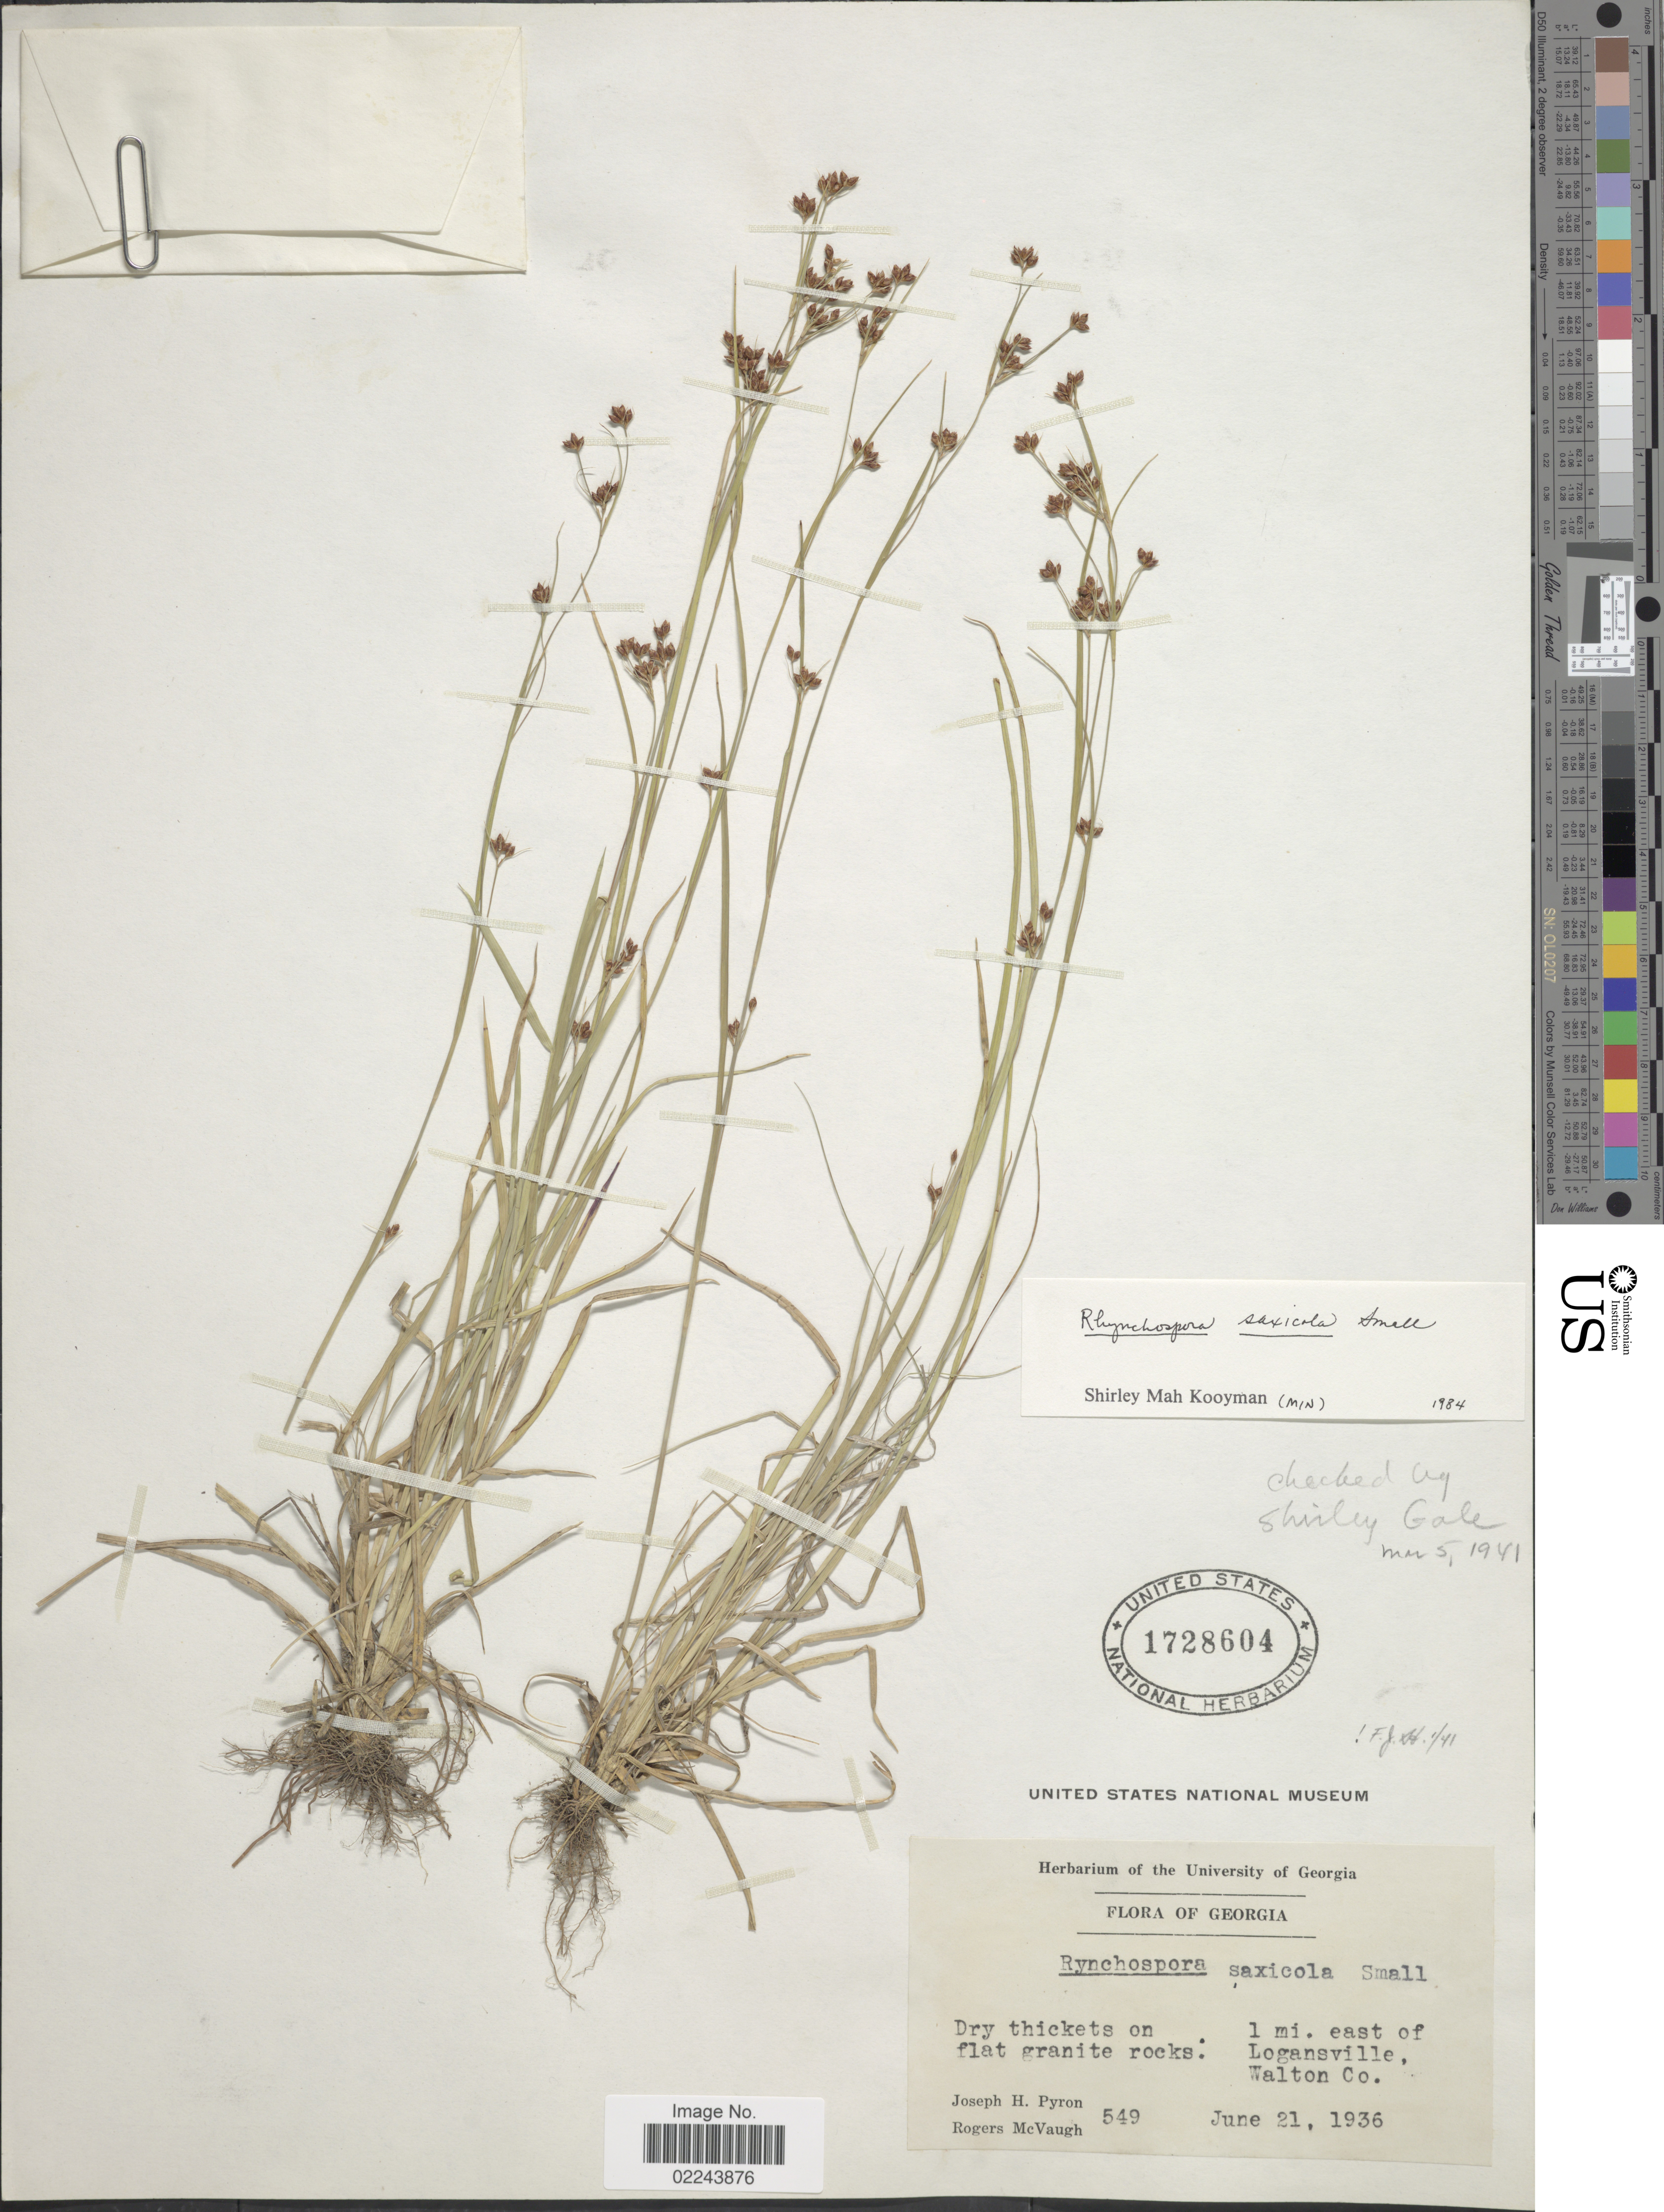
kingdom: Plantae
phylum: Tracheophyta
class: Liliopsida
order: Poales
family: Cyperaceae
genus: Rhynchospora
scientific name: Rhynchospora saxicola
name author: Small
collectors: J. H. Pyron & R. McVaugh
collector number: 549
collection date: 1936-06-21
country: United States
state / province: Georgia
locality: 1 mi east of Logansville, Walton Co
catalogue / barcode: US 1728604